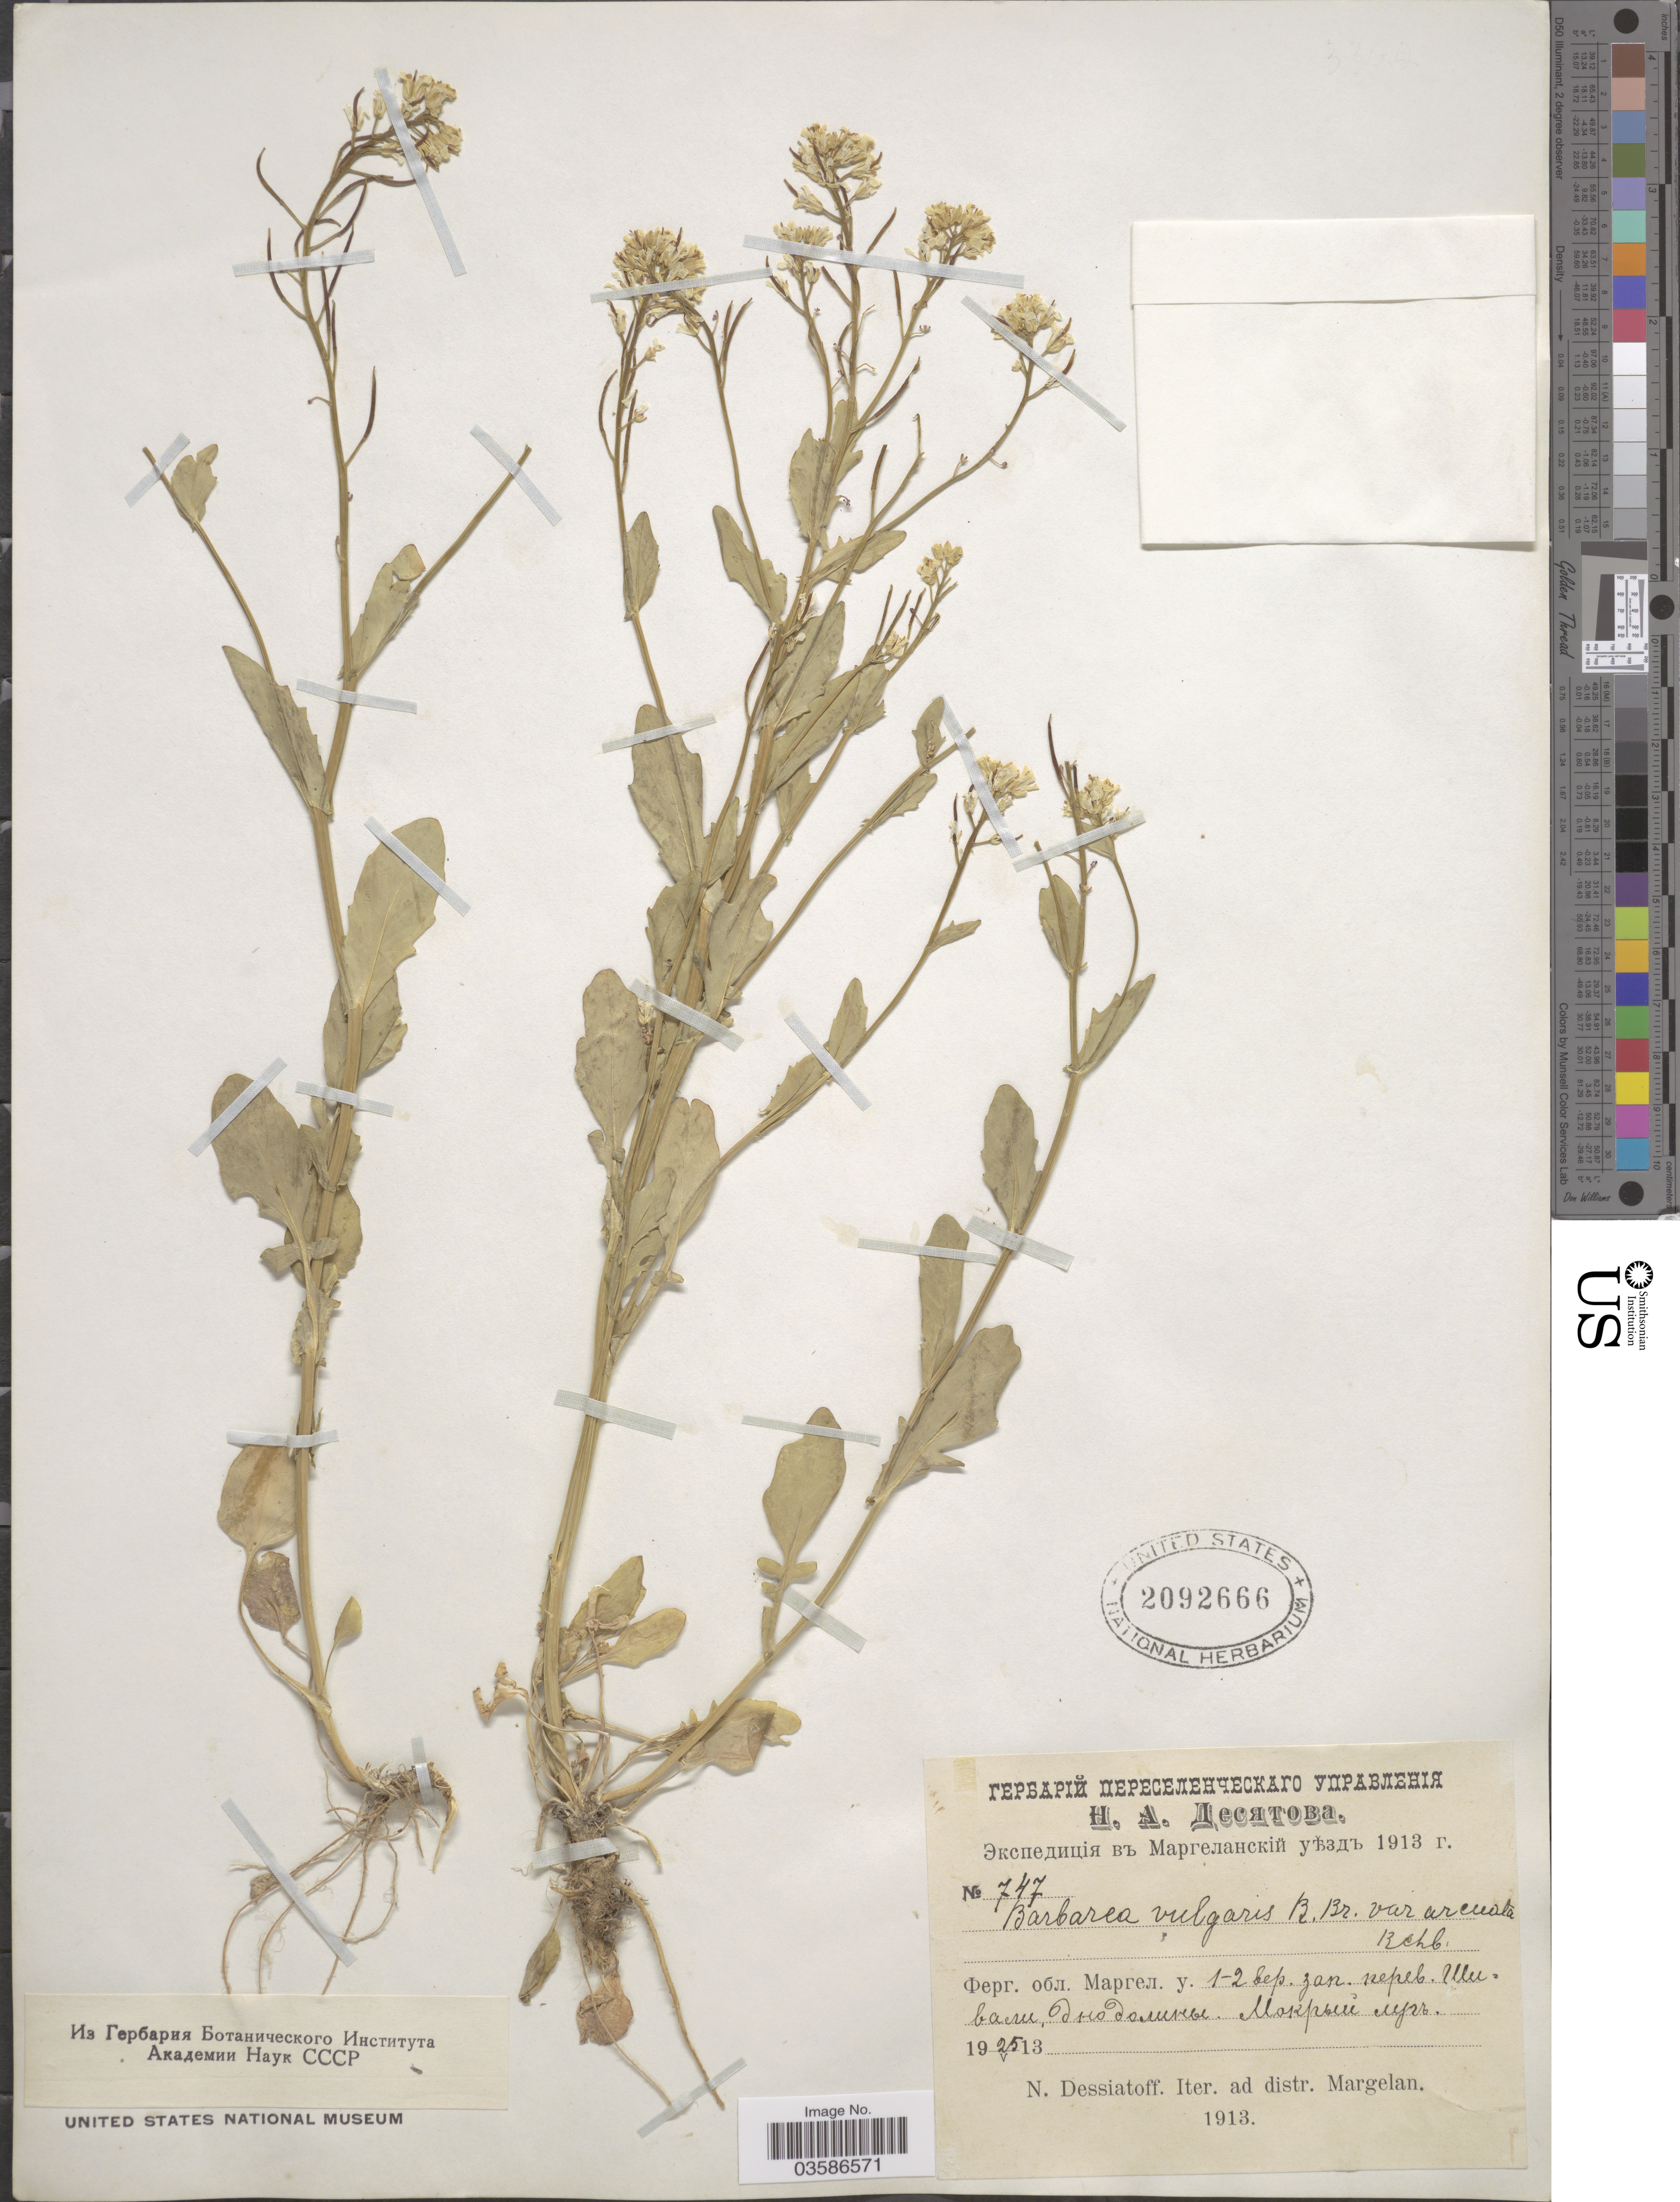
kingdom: Plantae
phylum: Tracheophyta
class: Magnoliopsida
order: Brassicales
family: Brassicaceae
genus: Barbarea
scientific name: Barbarea vulgaris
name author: W.T. Aiton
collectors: N. Dessiatoff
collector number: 747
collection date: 1913-05-25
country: Kyrgyzstan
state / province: Batken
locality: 1-2 km W of Pereval Shivali. Iter. ad distr. Margelan.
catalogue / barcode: US 2092666